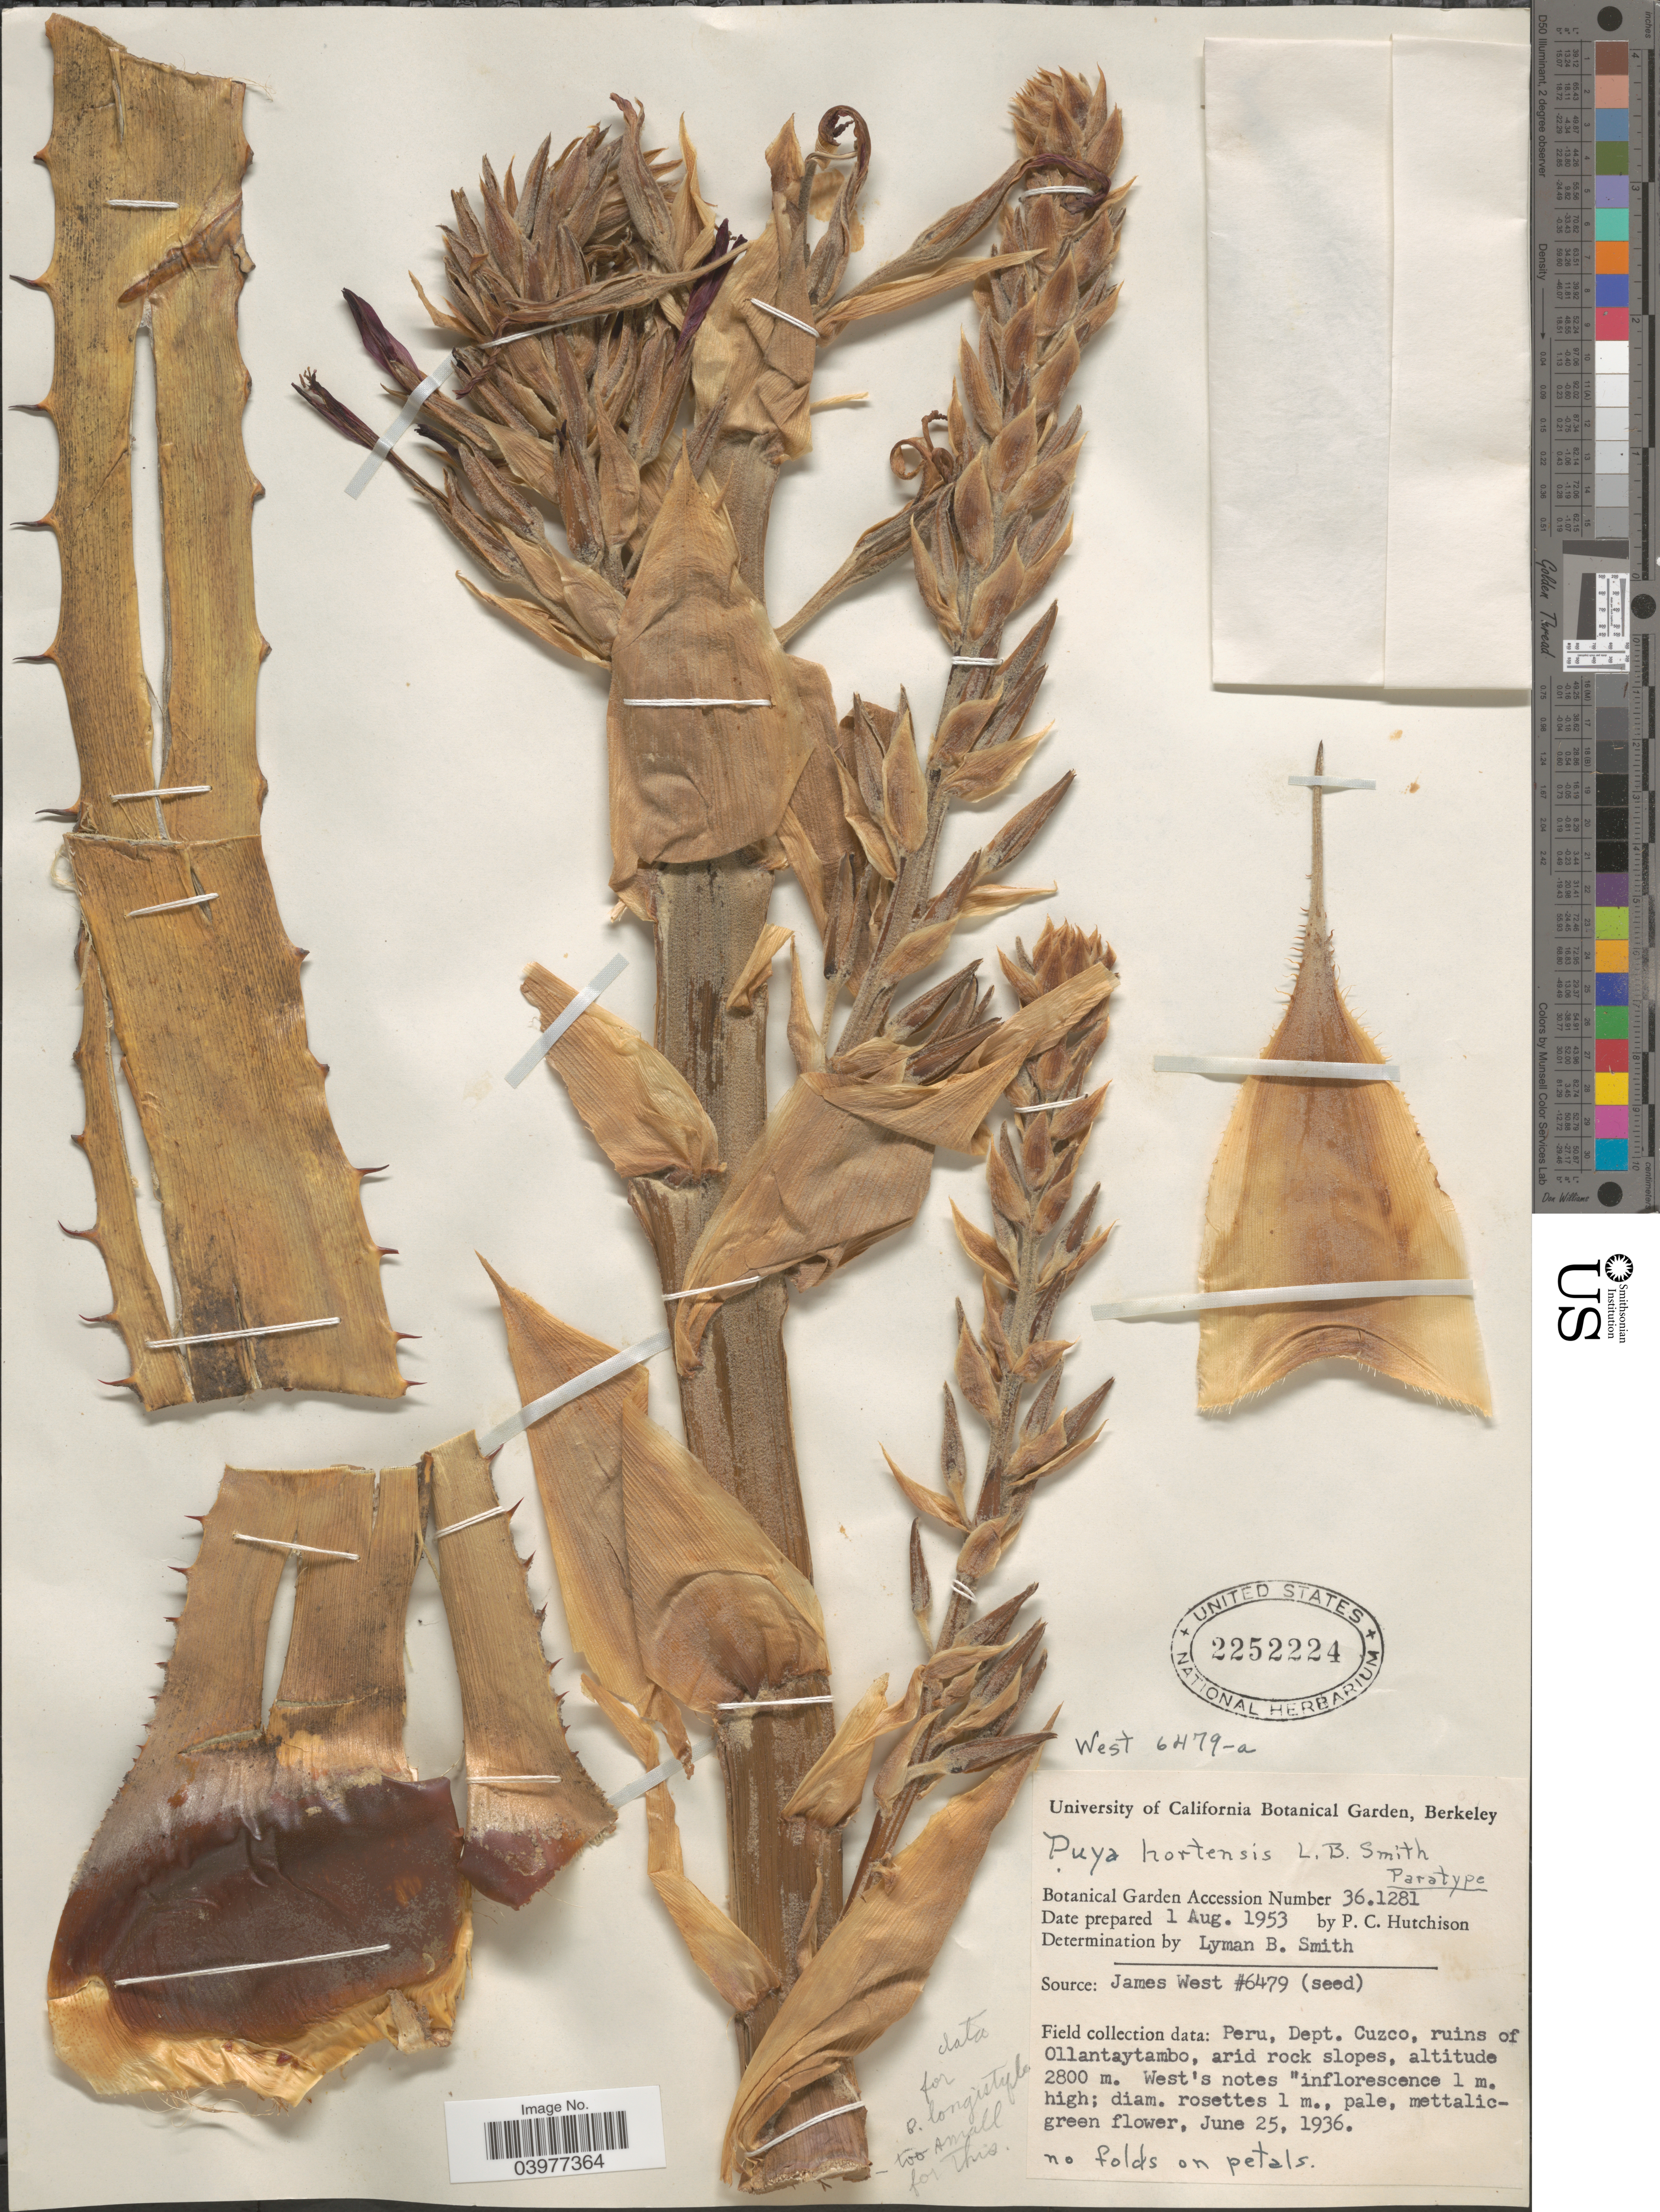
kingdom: Plantae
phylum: Tracheophyta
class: Liliopsida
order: Poales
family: Bromeliaceae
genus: Puya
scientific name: Puya hortensis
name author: L.B. Sm.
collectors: P. C. Hutchison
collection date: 1953-08-01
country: United States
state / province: California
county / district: Alameda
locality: University of California Botanical Garden, Berkeley.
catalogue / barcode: US 2252224